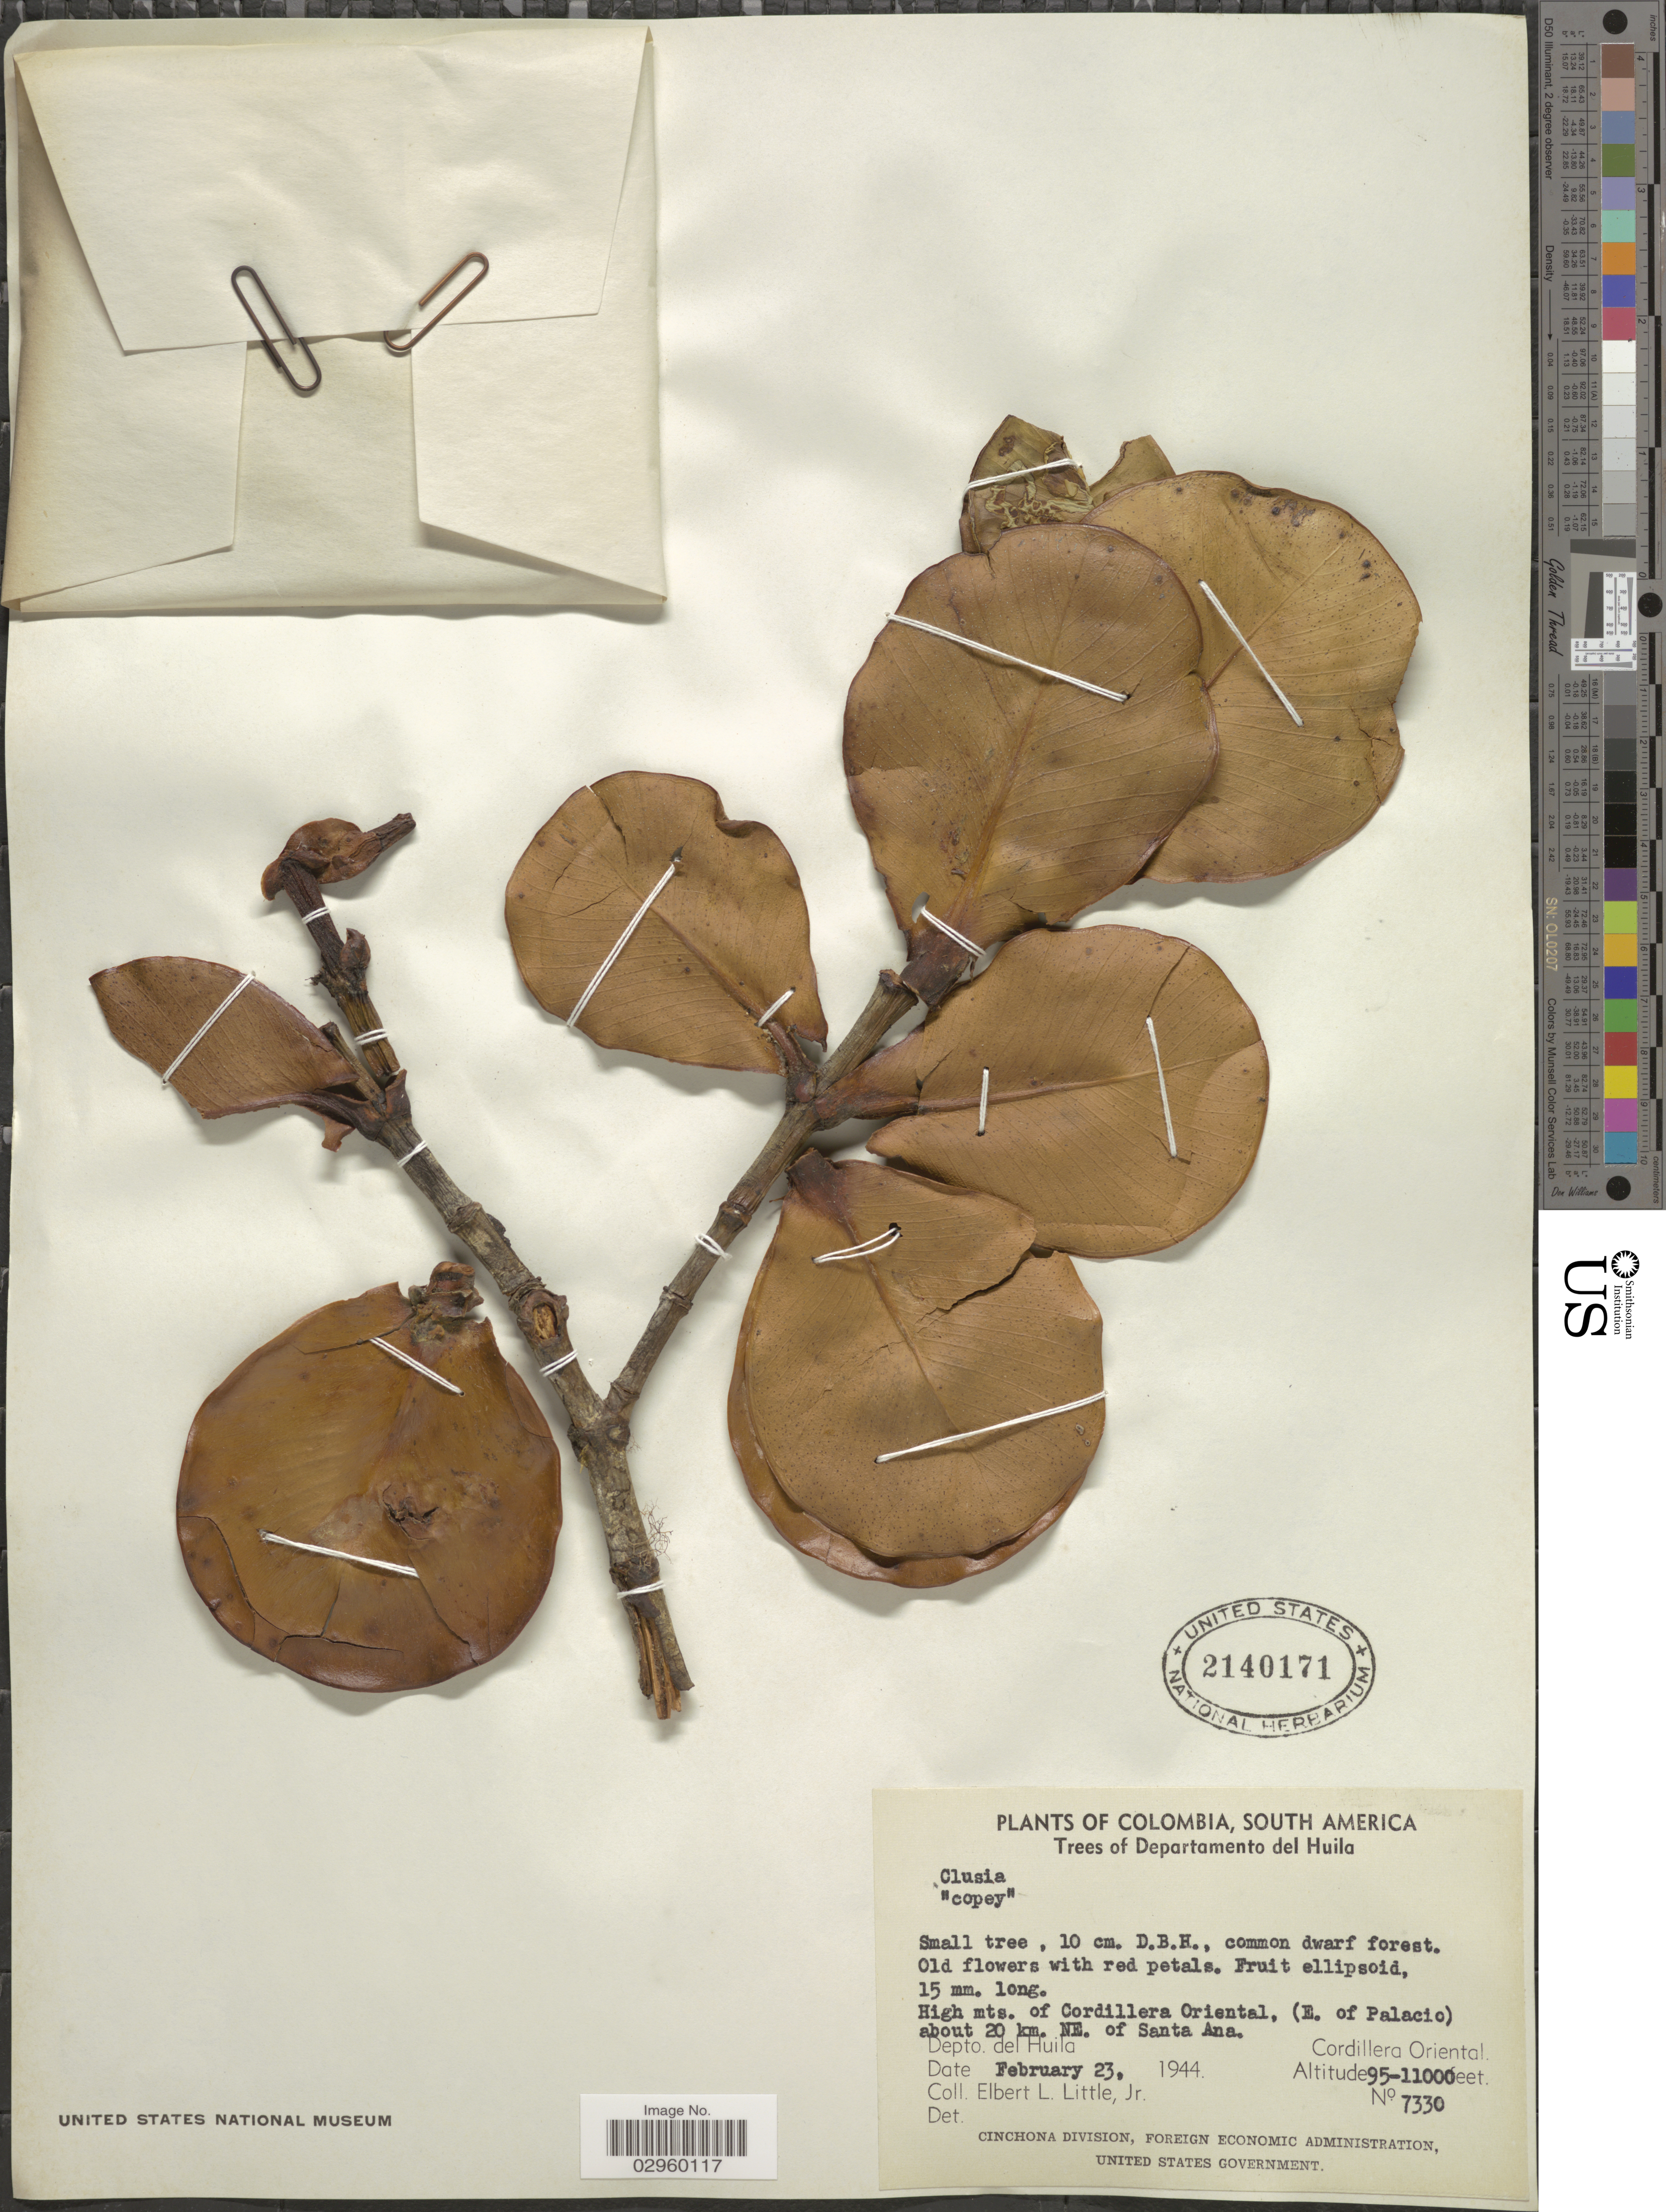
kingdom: Plantae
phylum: Tracheophyta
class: Magnoliopsida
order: Malpighiales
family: Clusiaceae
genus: Clusia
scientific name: Clusia sp.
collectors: E. L. Little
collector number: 7330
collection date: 1944-02-23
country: Colombia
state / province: Huila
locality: High mts. of Cordillera Oriental, (E. of Palacio) about 20 km. NE. of Santa Ana, Depto. del Huila, Cordillera Oriental.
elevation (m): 2896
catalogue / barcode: US 2140171